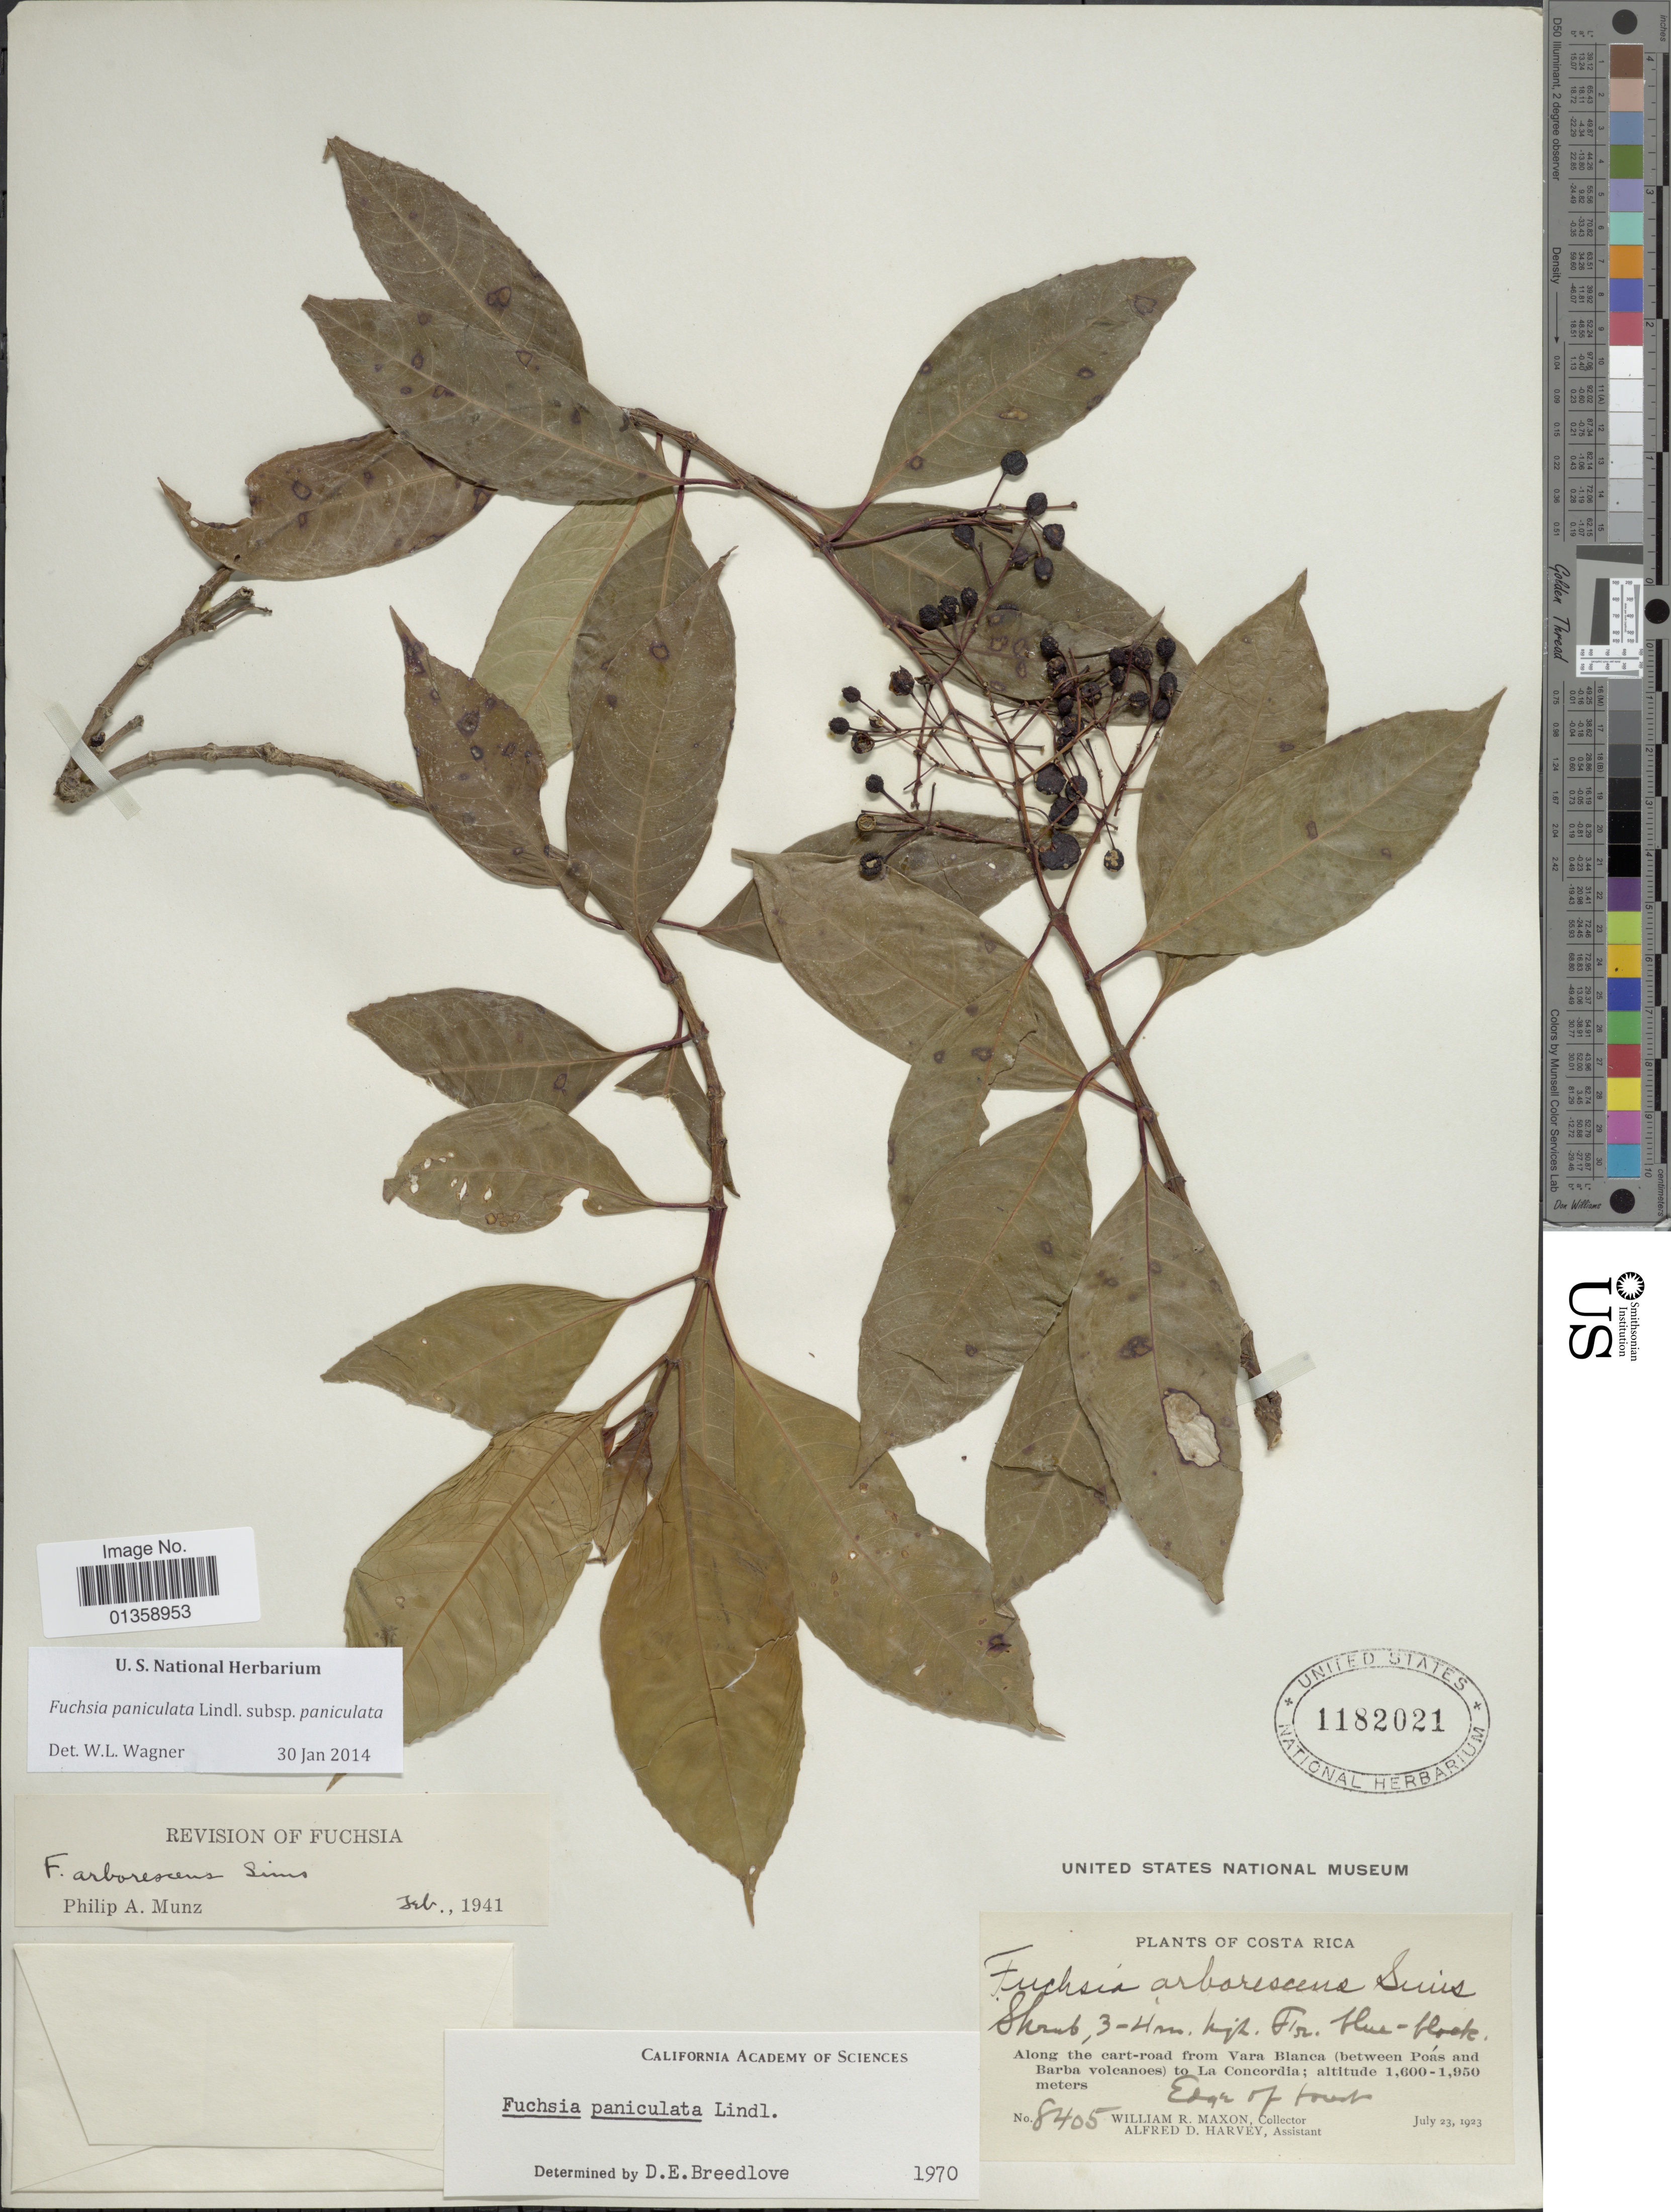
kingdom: Plantae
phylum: Tracheophyta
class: Magnoliopsida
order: Myrtales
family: Onagraceae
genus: Fuchsia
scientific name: Fuchsia paniculata subsp. paniculata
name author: Lindl.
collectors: W. R. Maxon & A. D. Harvey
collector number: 8405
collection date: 1923-07-23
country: Costa Rica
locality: Along the cart-road from Vara Blanca (between Poás and Barba volcanoes) to La Concordia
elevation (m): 1600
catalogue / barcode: US 1182021